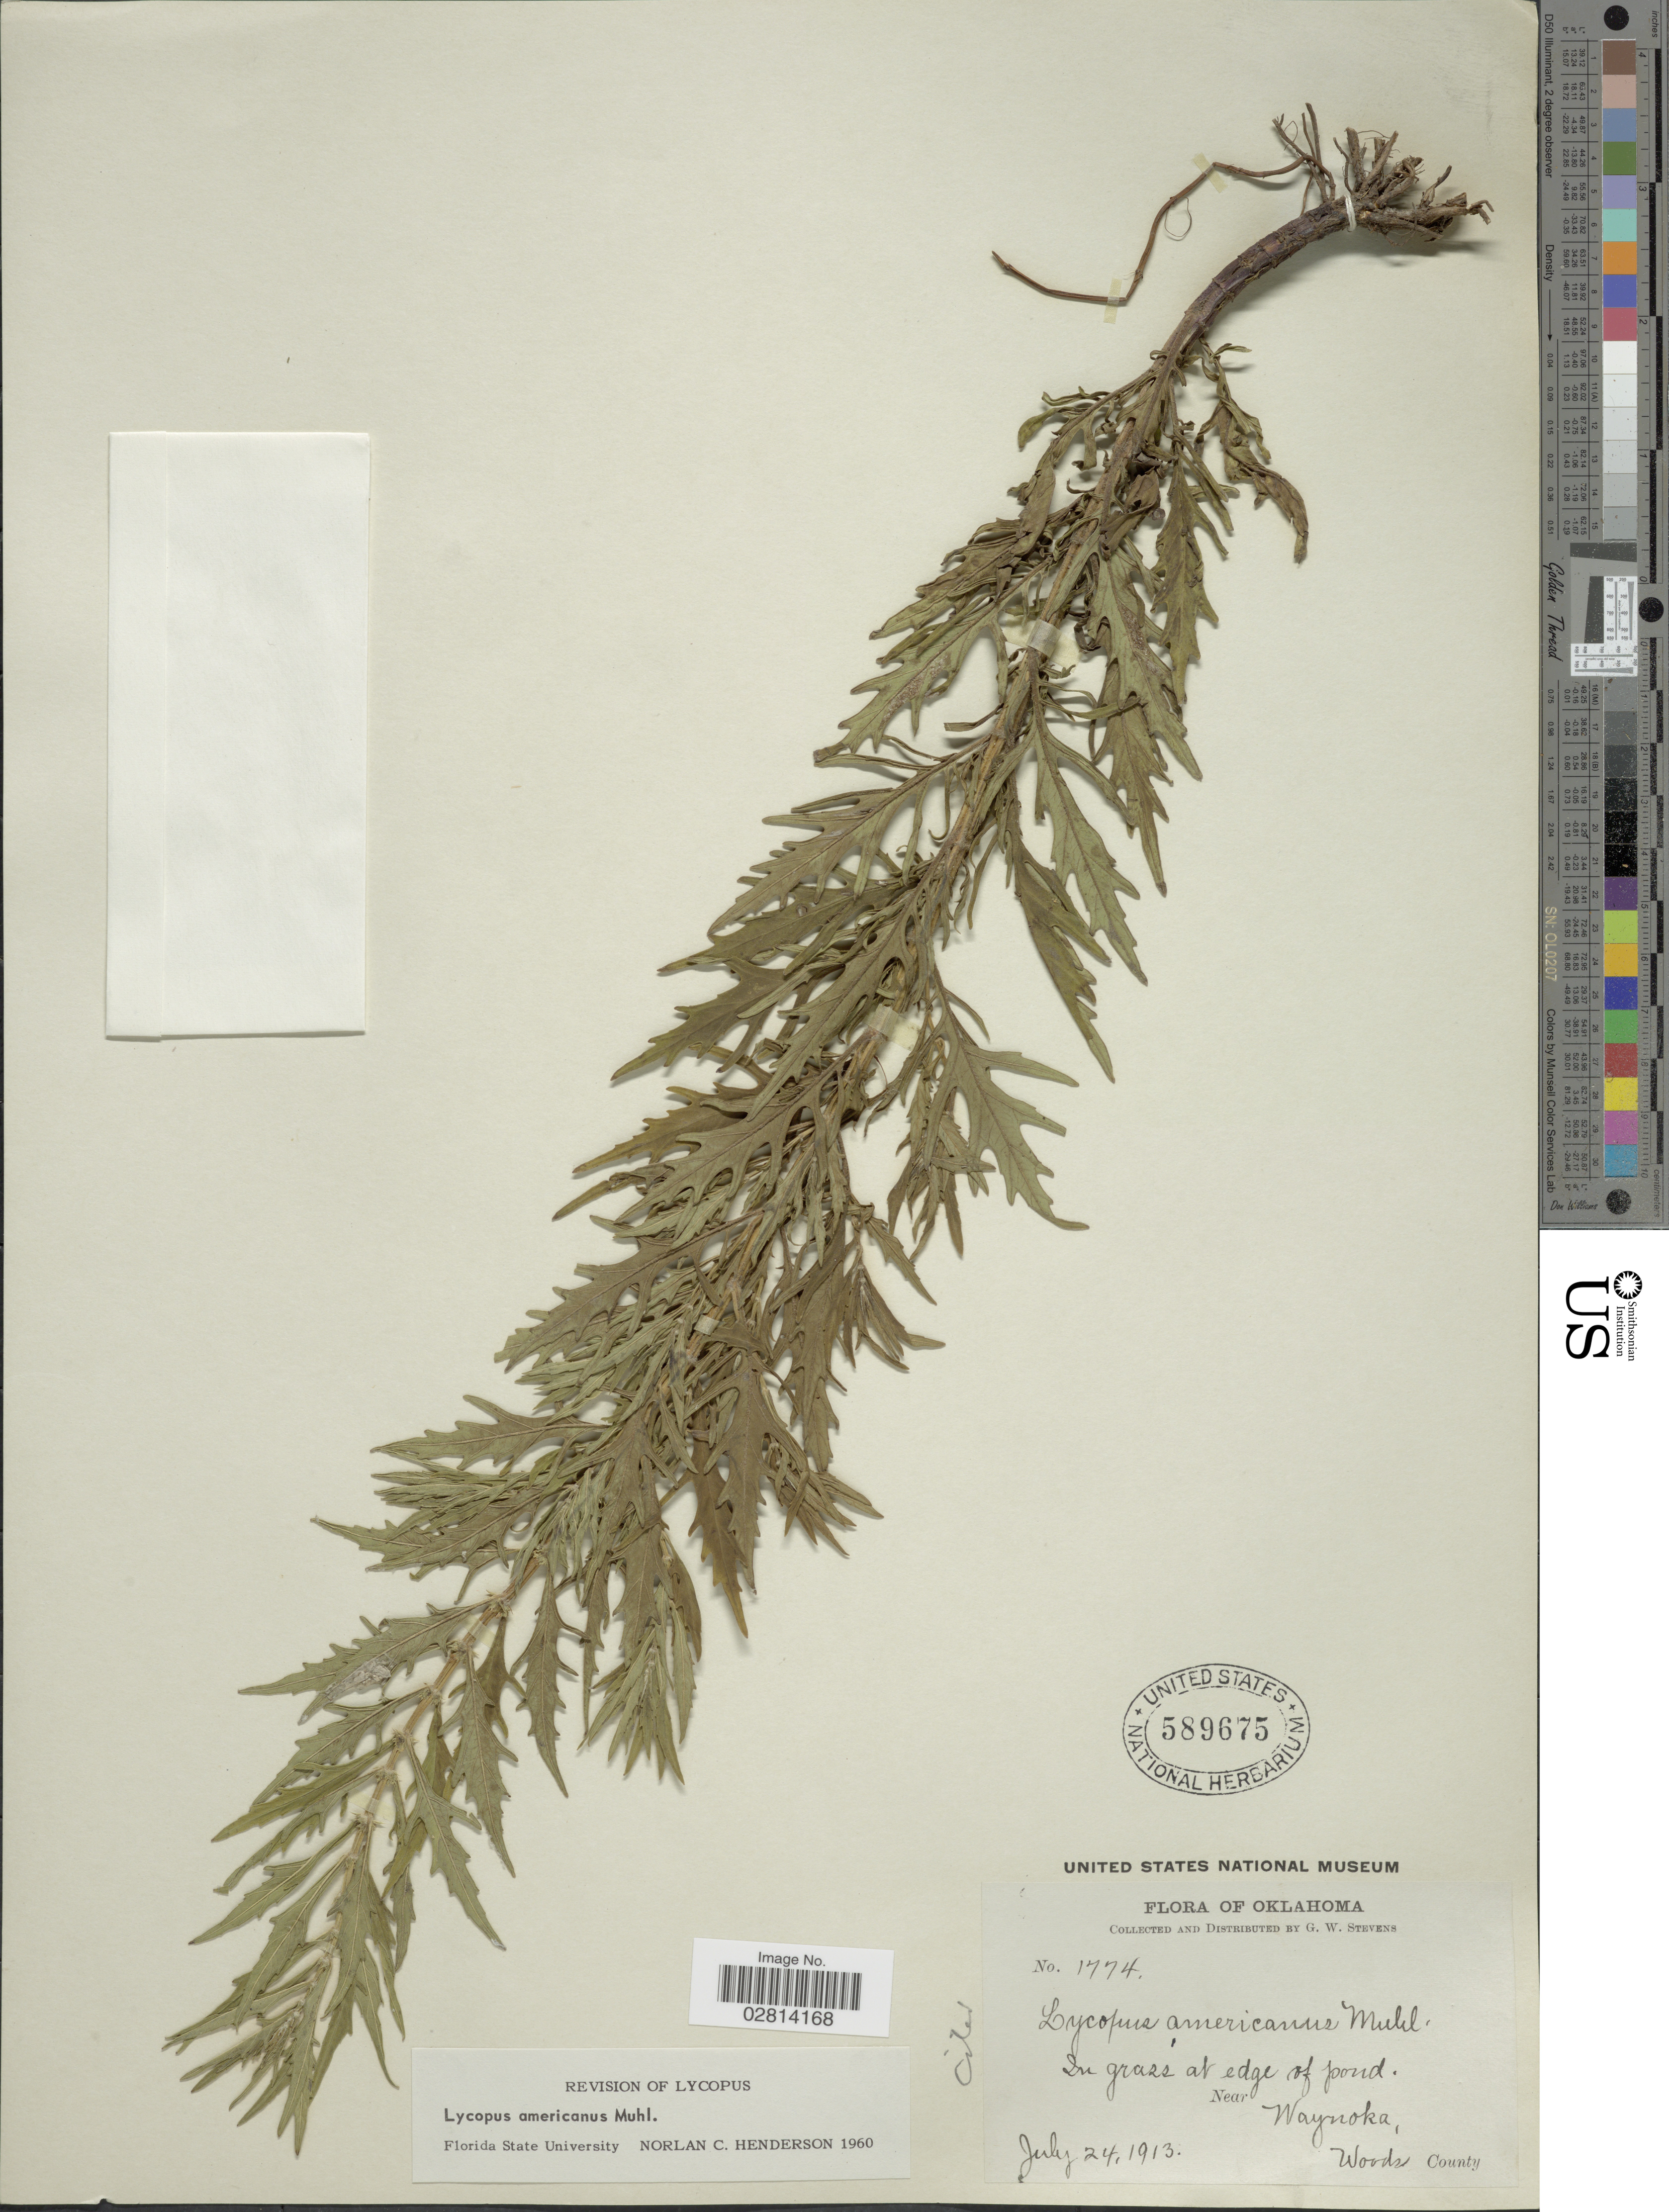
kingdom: Plantae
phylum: Tracheophyta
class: Magnoliopsida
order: Lamiales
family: Lamiaceae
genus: Lycopus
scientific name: Lycopus americanus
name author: Muhl. ex W.P.C. Barton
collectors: G. W. Stevens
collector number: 1174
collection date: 1913-07-24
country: United States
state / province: Oklahoma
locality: In grass at edge of pond, Near Waynoka, Woods County.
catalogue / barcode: US 589675